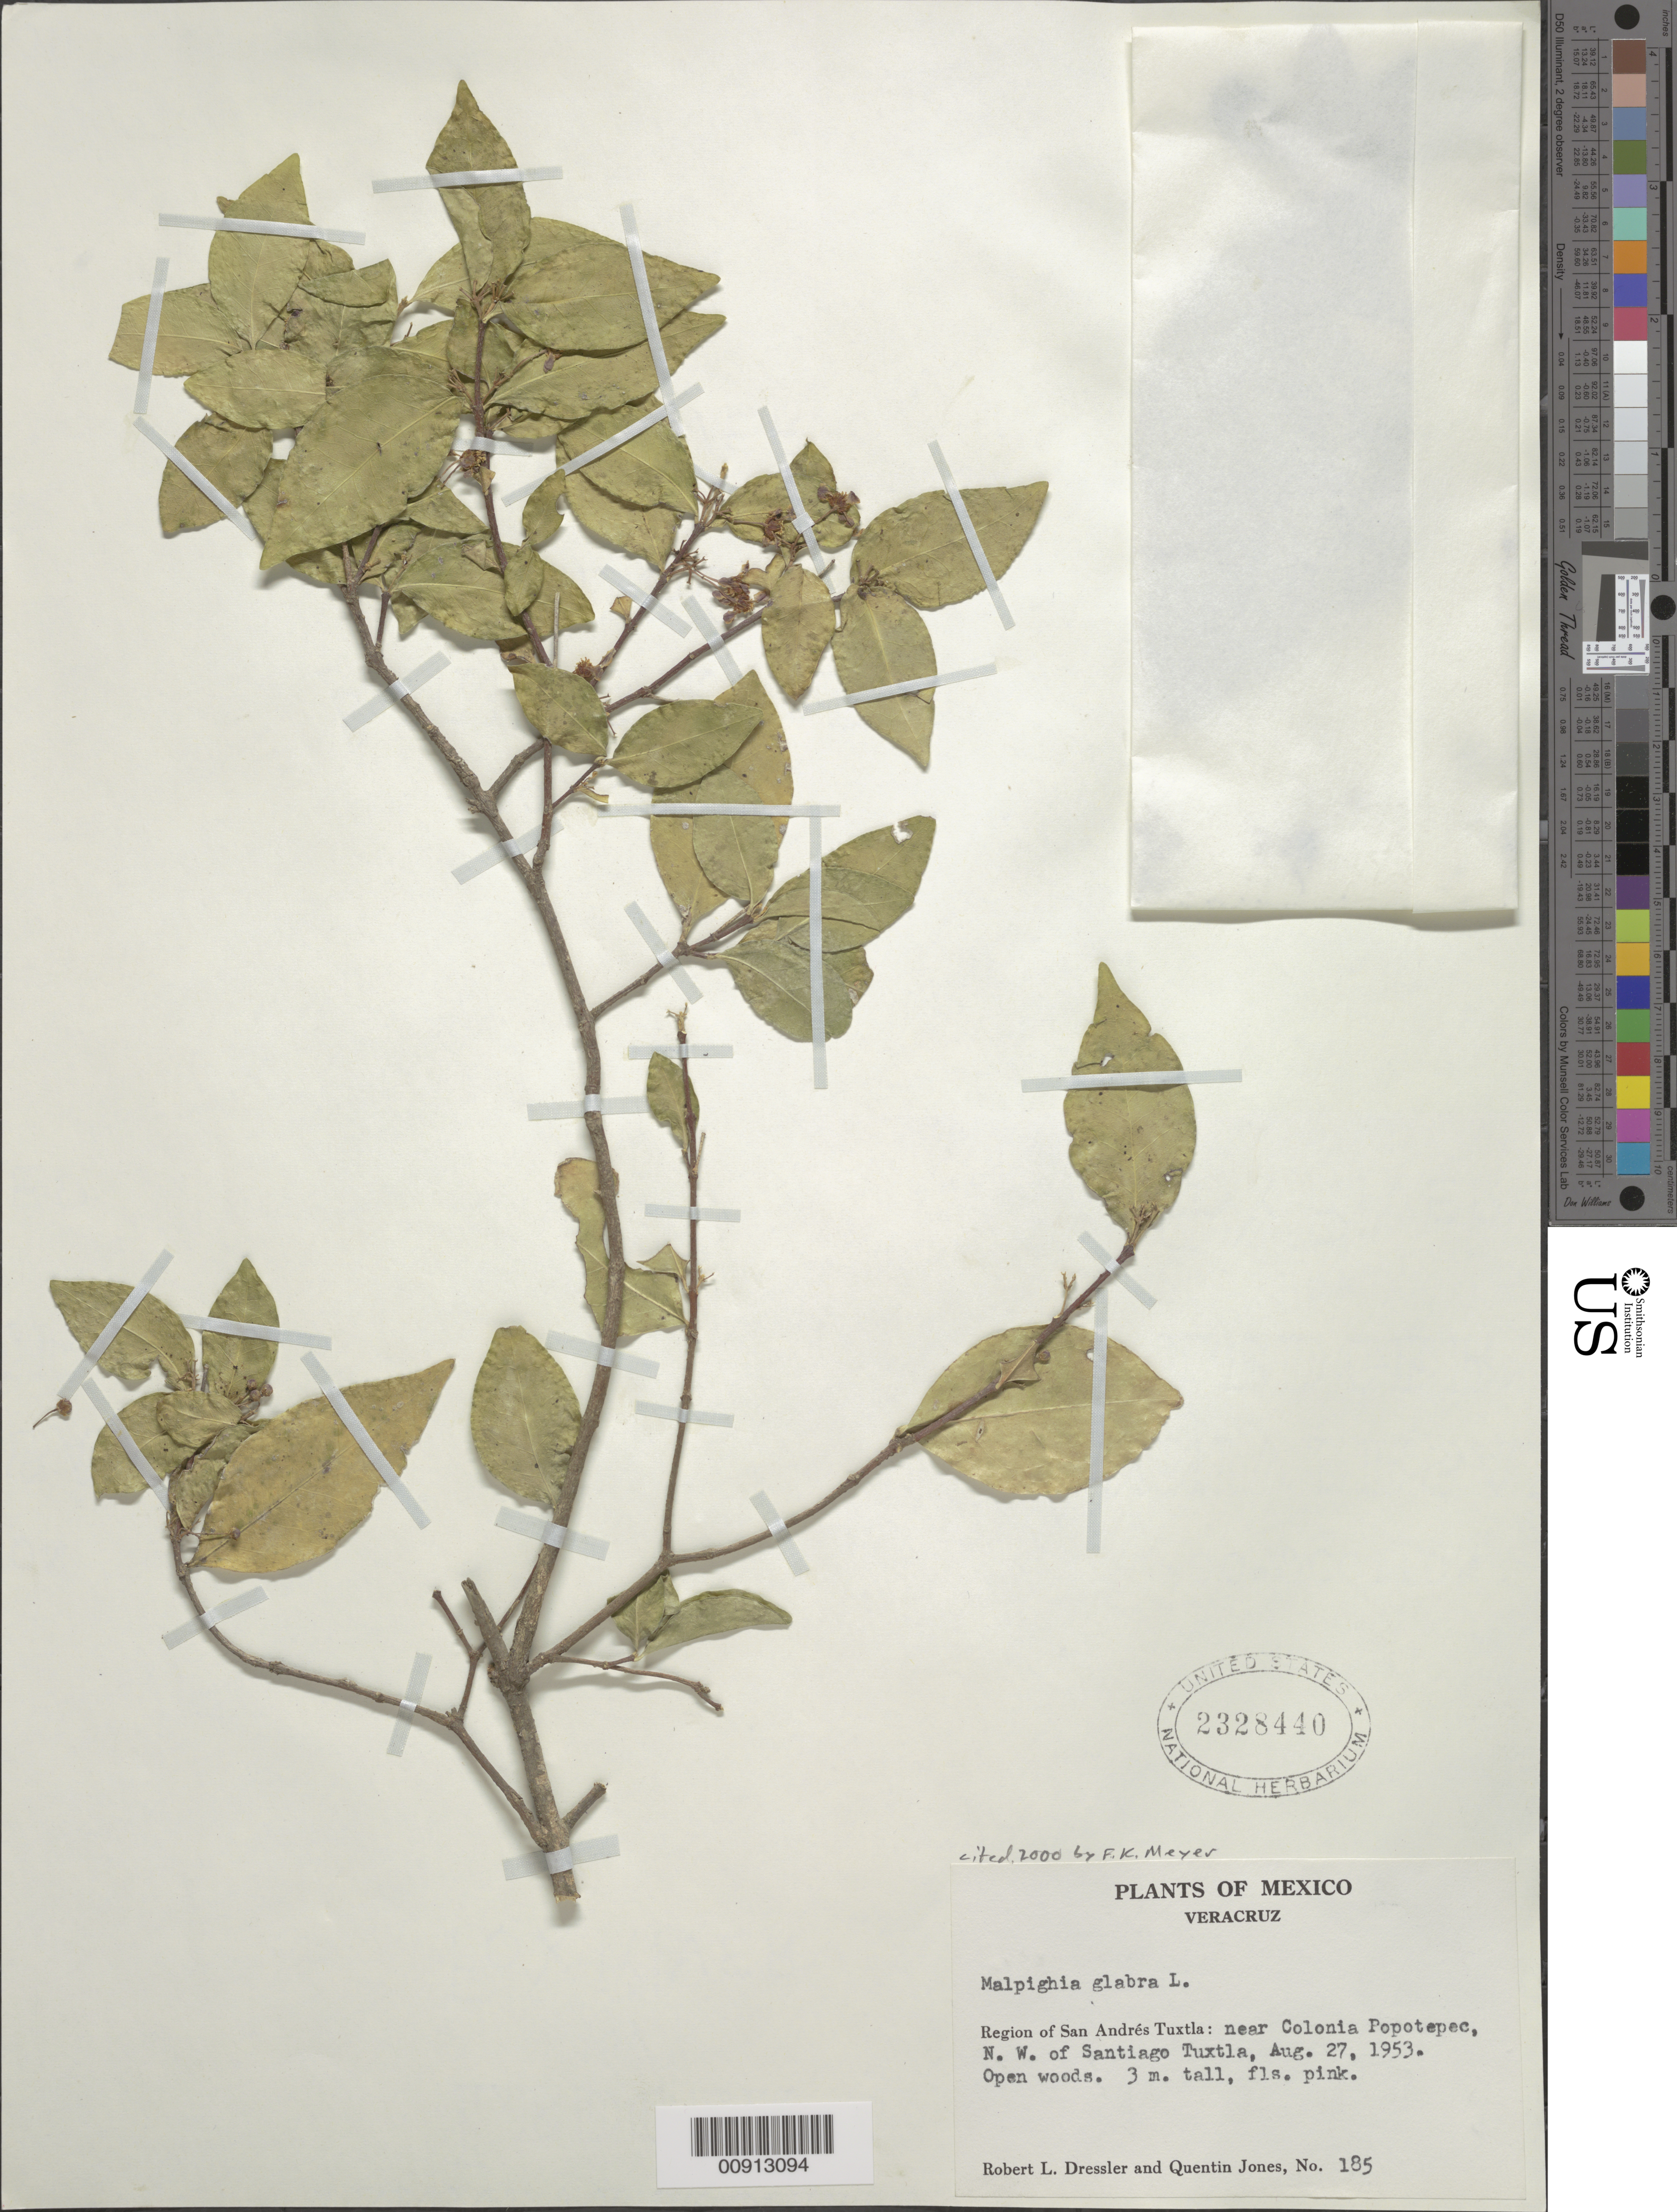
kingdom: Plantae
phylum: Tracheophyta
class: Magnoliopsida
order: Malpighiales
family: Malpighiaceae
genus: Malpighia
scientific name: Malpighia glabra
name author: L.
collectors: R. Dressler & Q. Jones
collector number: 185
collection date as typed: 27 Aug 1953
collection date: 1953-08-27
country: Mexico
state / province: Veracruz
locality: Veracruz. Region of San Andrés Tuxtla: near Colonia Popotepec, N.W. of Santiago Tuxtla.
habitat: Open woods.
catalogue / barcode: US 2328440